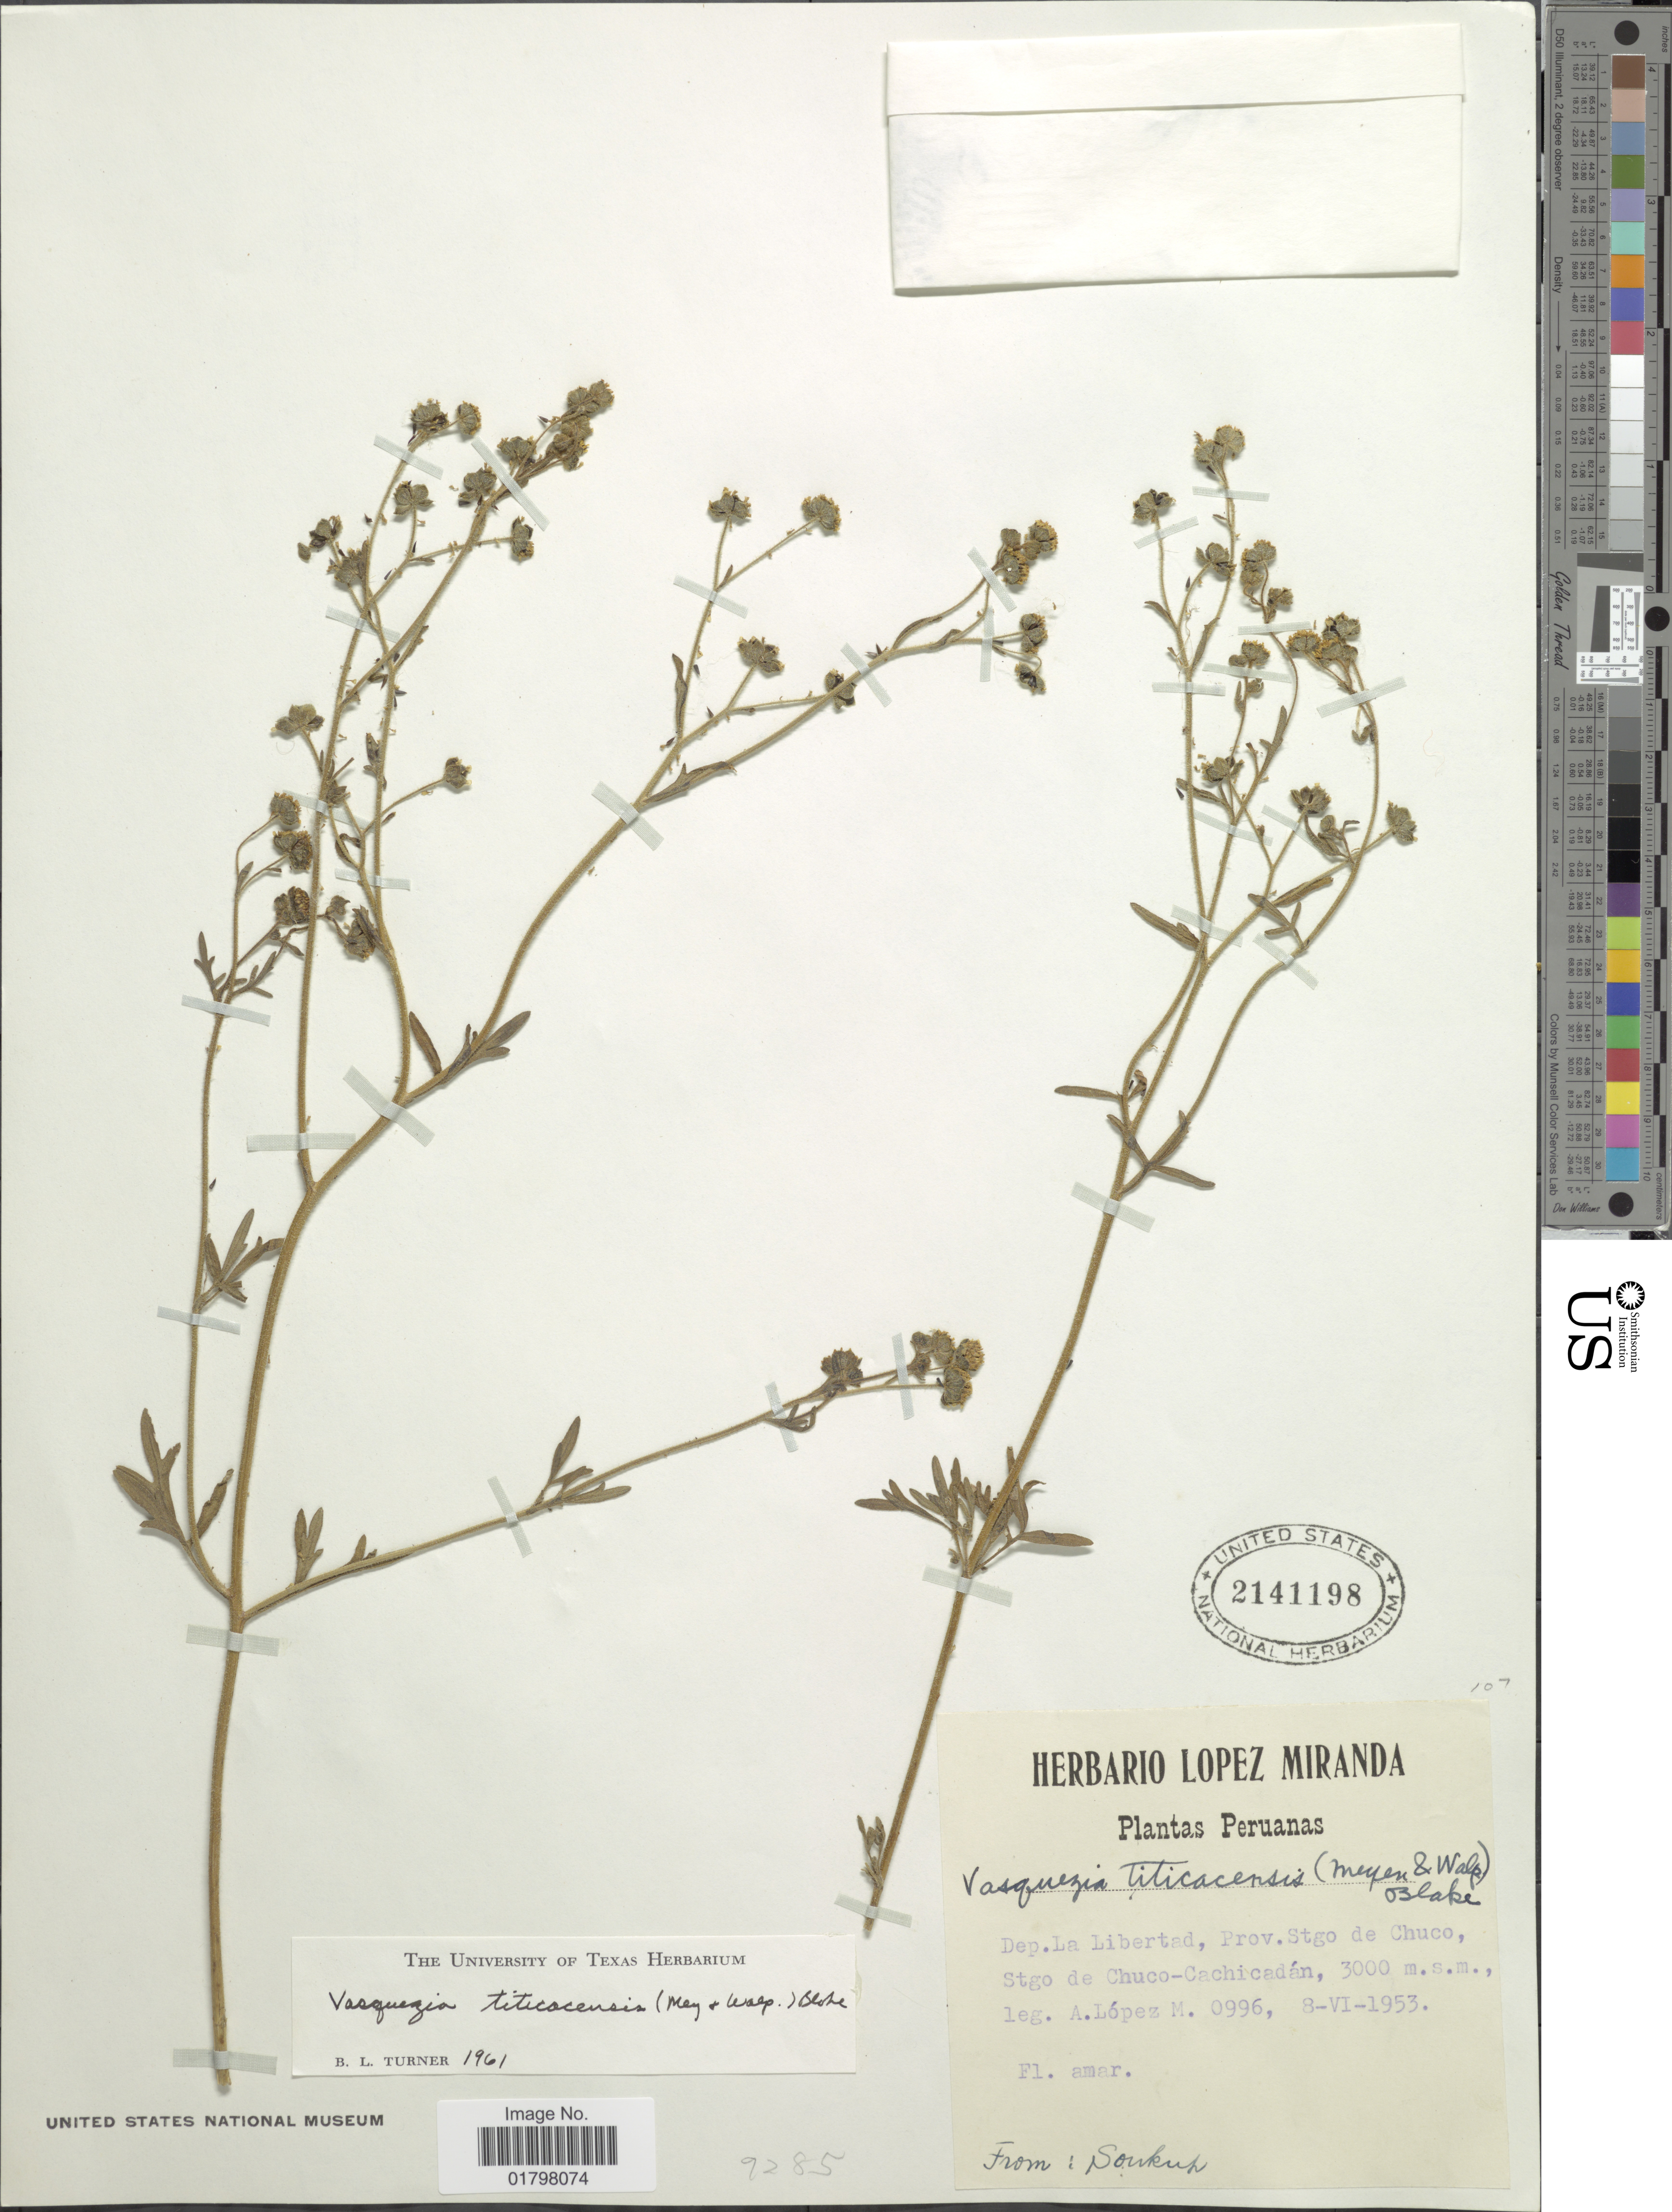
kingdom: Plantae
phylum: Tracheophyta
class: Magnoliopsida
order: Asterales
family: Asteraceae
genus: Vasquesia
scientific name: Vasquesia titicacensis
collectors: A. López M.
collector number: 0996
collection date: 1953-06-08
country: Peru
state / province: La Libertad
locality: Dep. La Libertad, Prov. Stgo de Chuco, Stgo de Chuco-Cachicadán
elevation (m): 3000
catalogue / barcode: US 2141198